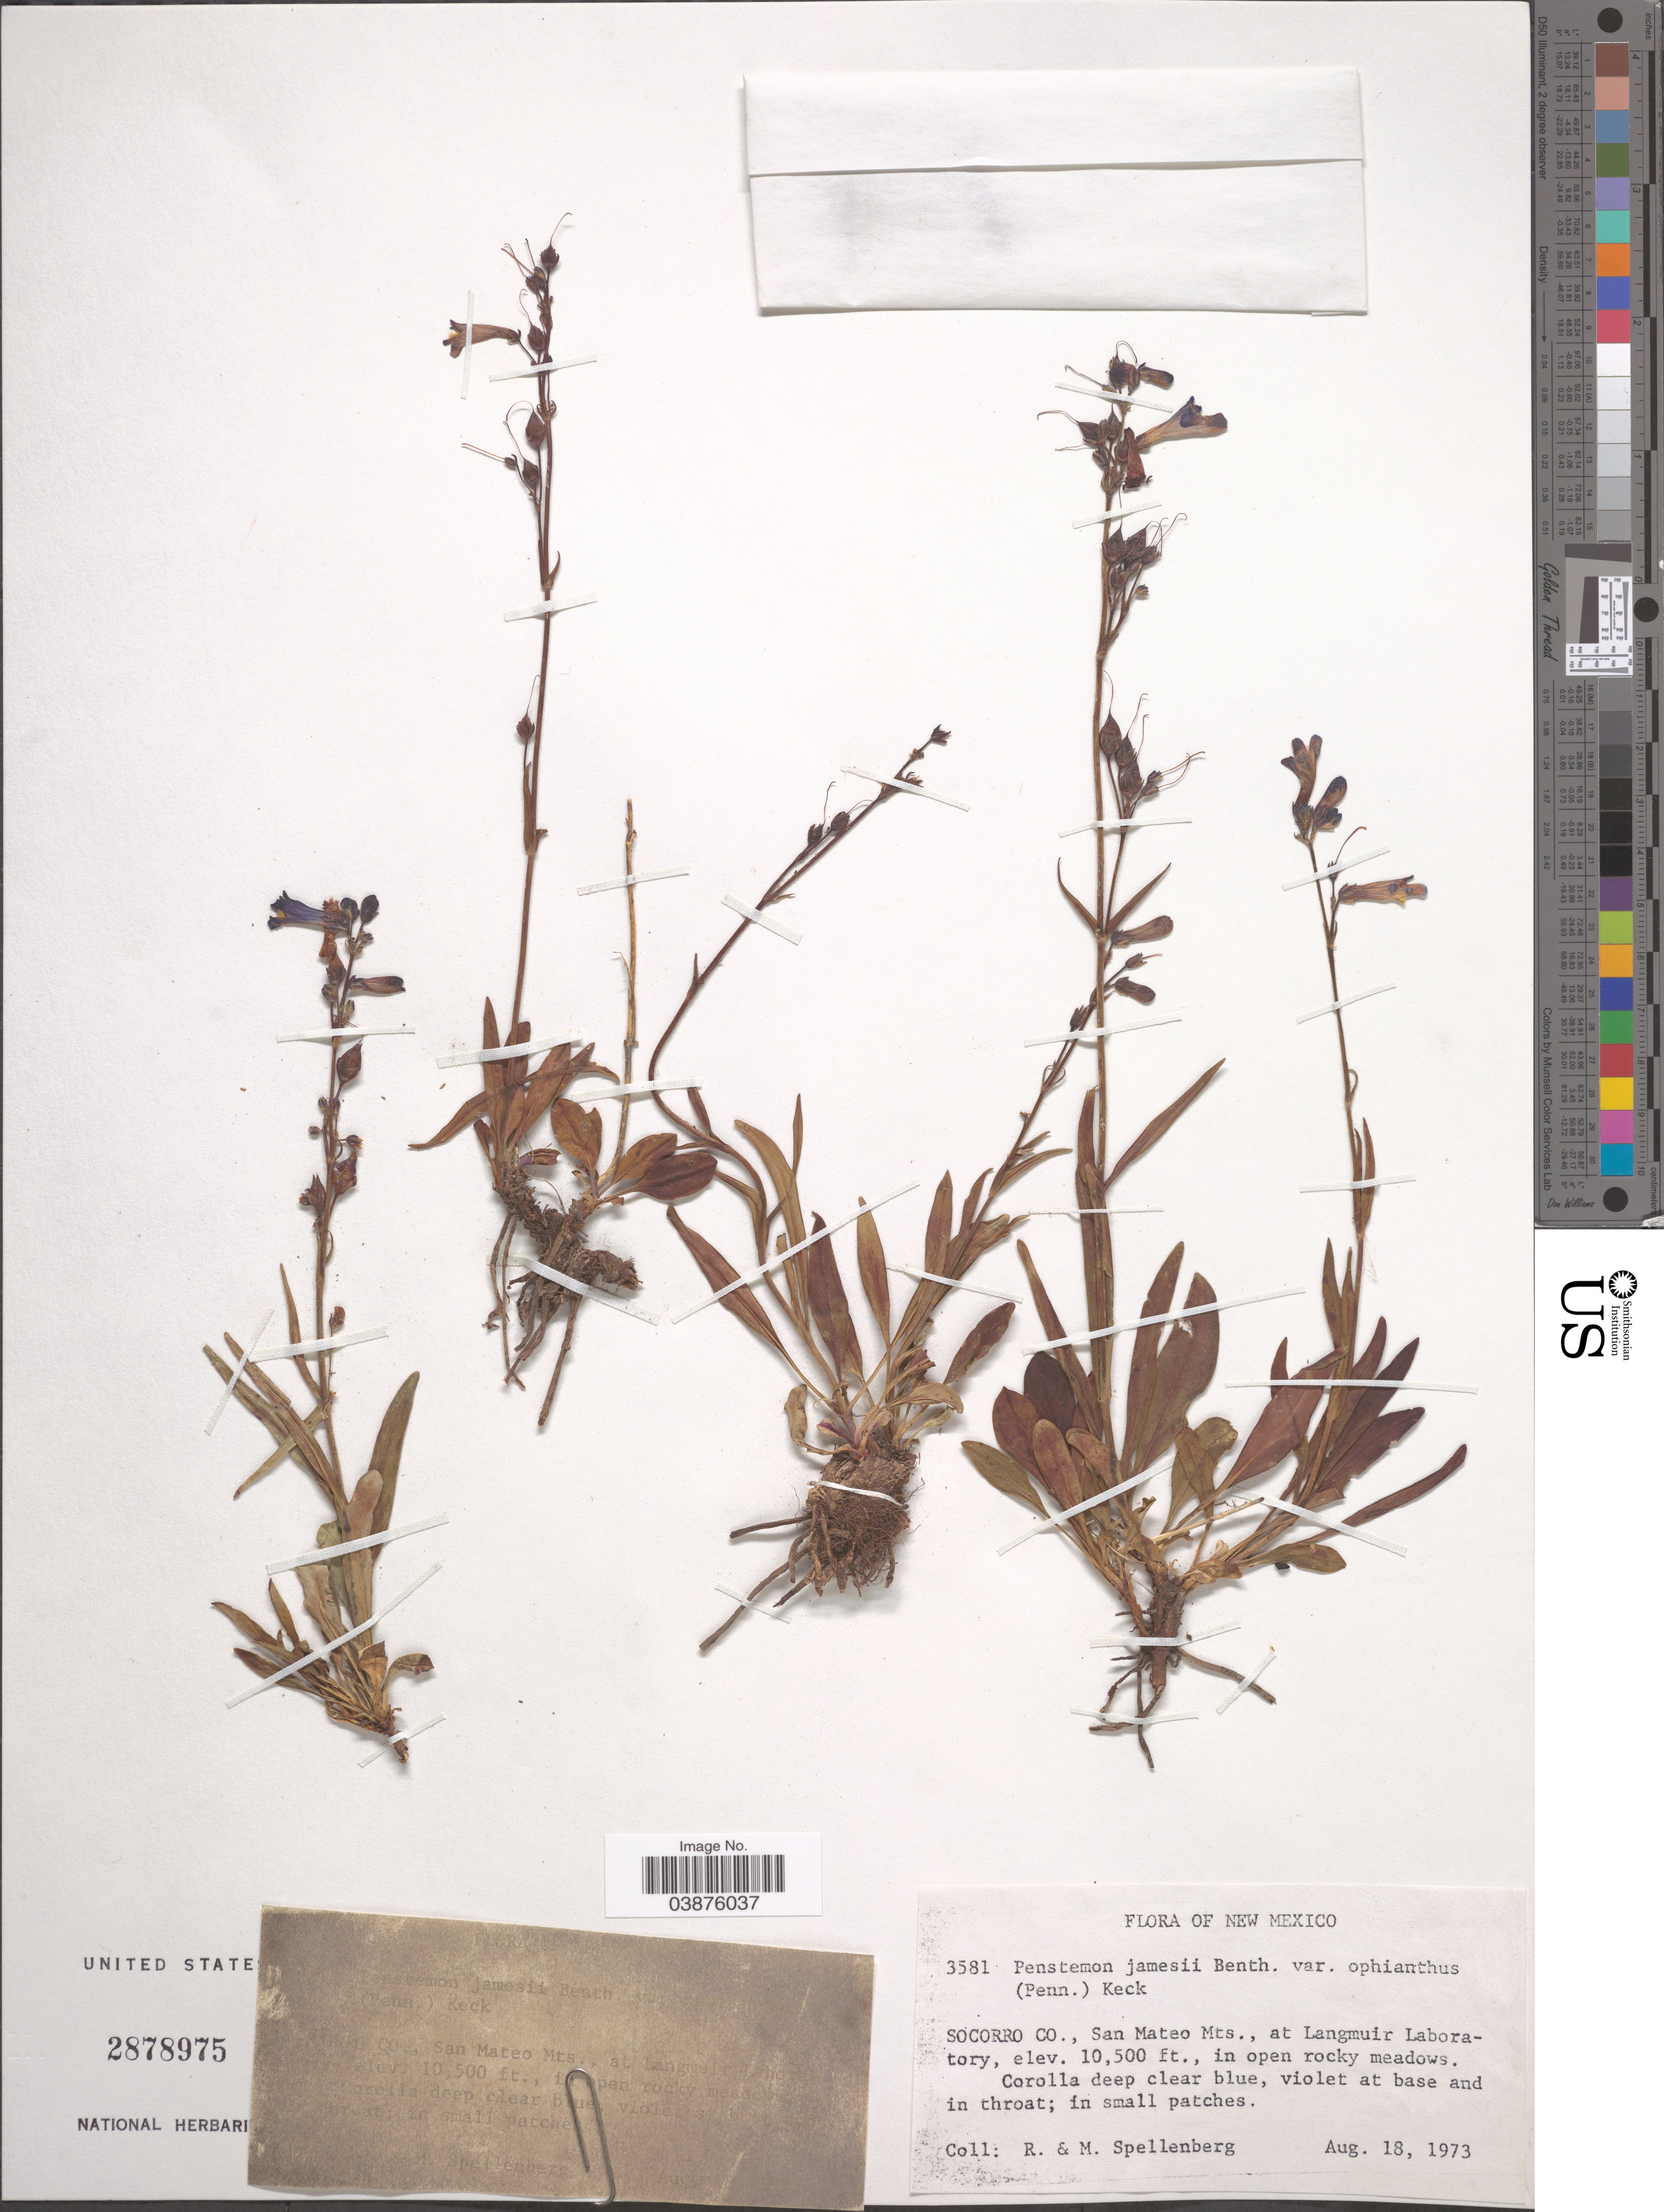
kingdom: Plantae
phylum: Tracheophyta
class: Magnoliopsida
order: Lamiales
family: Plantaginaceae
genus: Penstemon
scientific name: Penstemon jamesii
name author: Benth.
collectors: R. Spellenberg & Spellenberg, M.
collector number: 3581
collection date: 1973-08-18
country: United States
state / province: New Mexico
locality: Socorro Co., San Mateo Mts., at Langmuir Laboratory.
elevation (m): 3200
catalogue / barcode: US 2878975